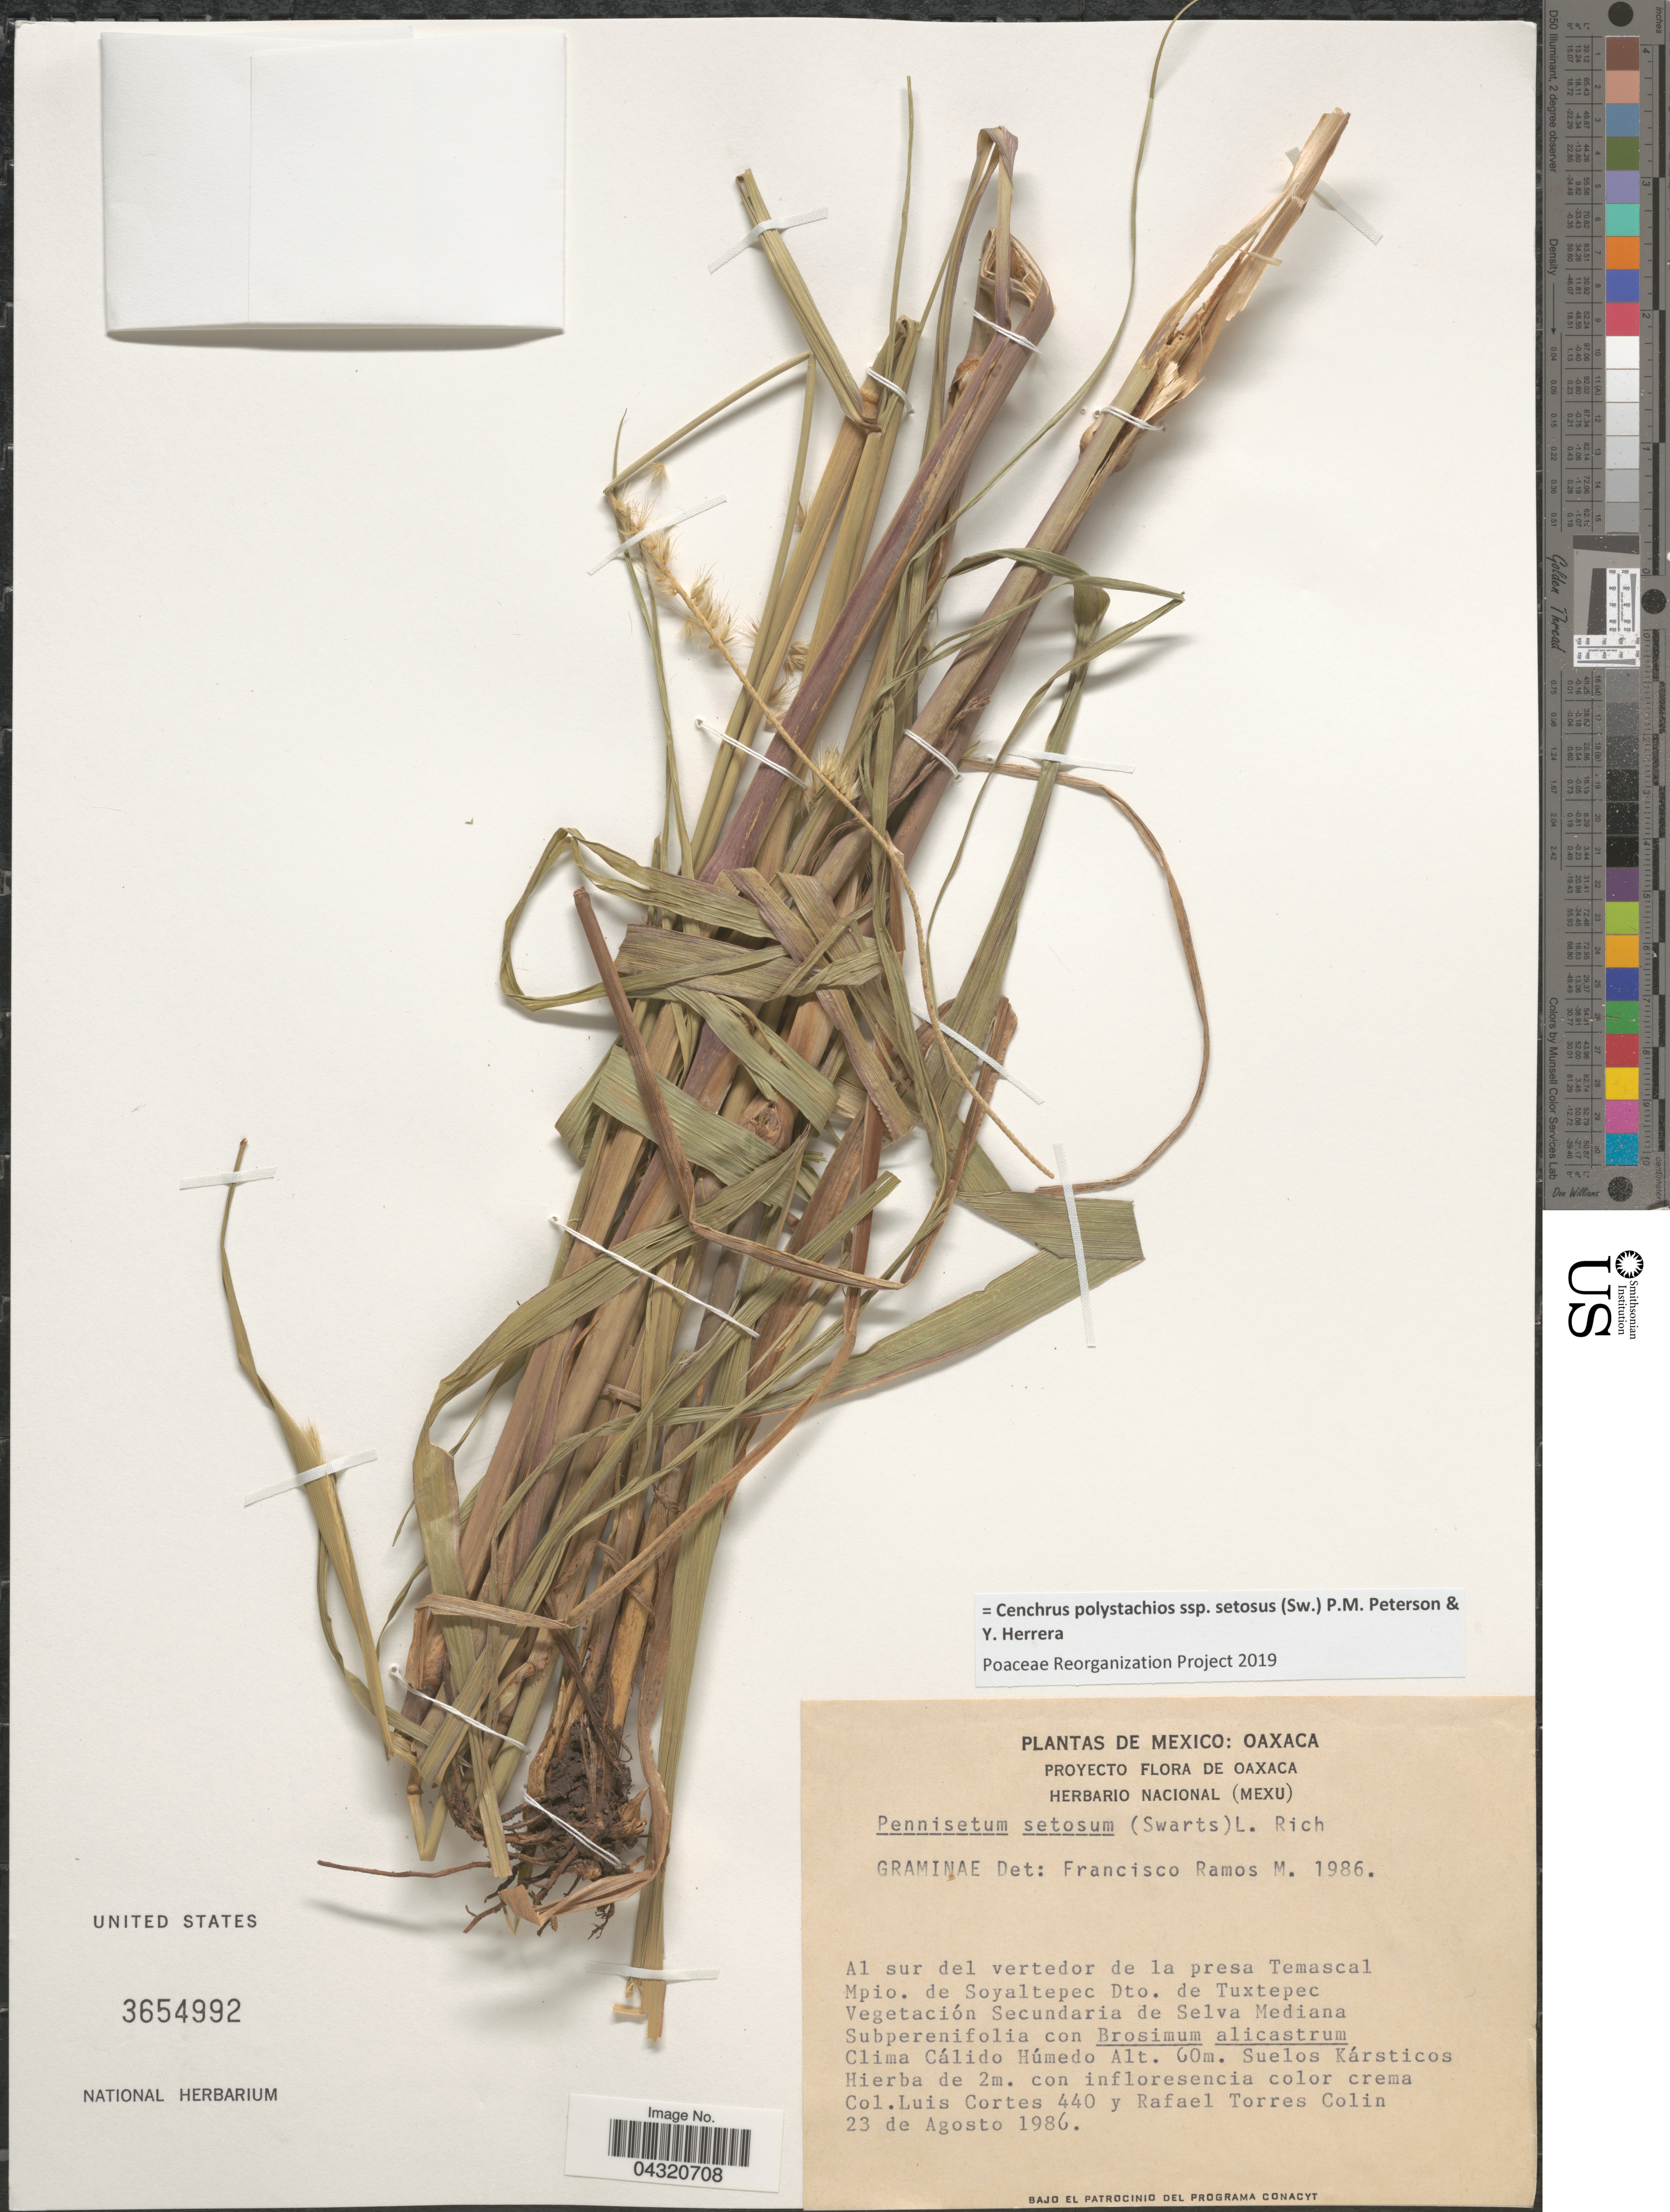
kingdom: Plantae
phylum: Tracheophyta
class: Liliopsida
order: Poales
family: Poaceae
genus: Cenchrus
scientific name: Cenchrus polystachios subsp. setosus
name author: (Sw.) P.M. Peterson & Y. Herrera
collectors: L. Cortes & R. Torres C.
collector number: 440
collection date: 1986-08-23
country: Mexico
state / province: Oaxaca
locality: Al sur del vertedor de la presa Temascal Mpio. de Soyaltepec Dto de Tuxtepec.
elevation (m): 60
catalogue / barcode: US 3654992